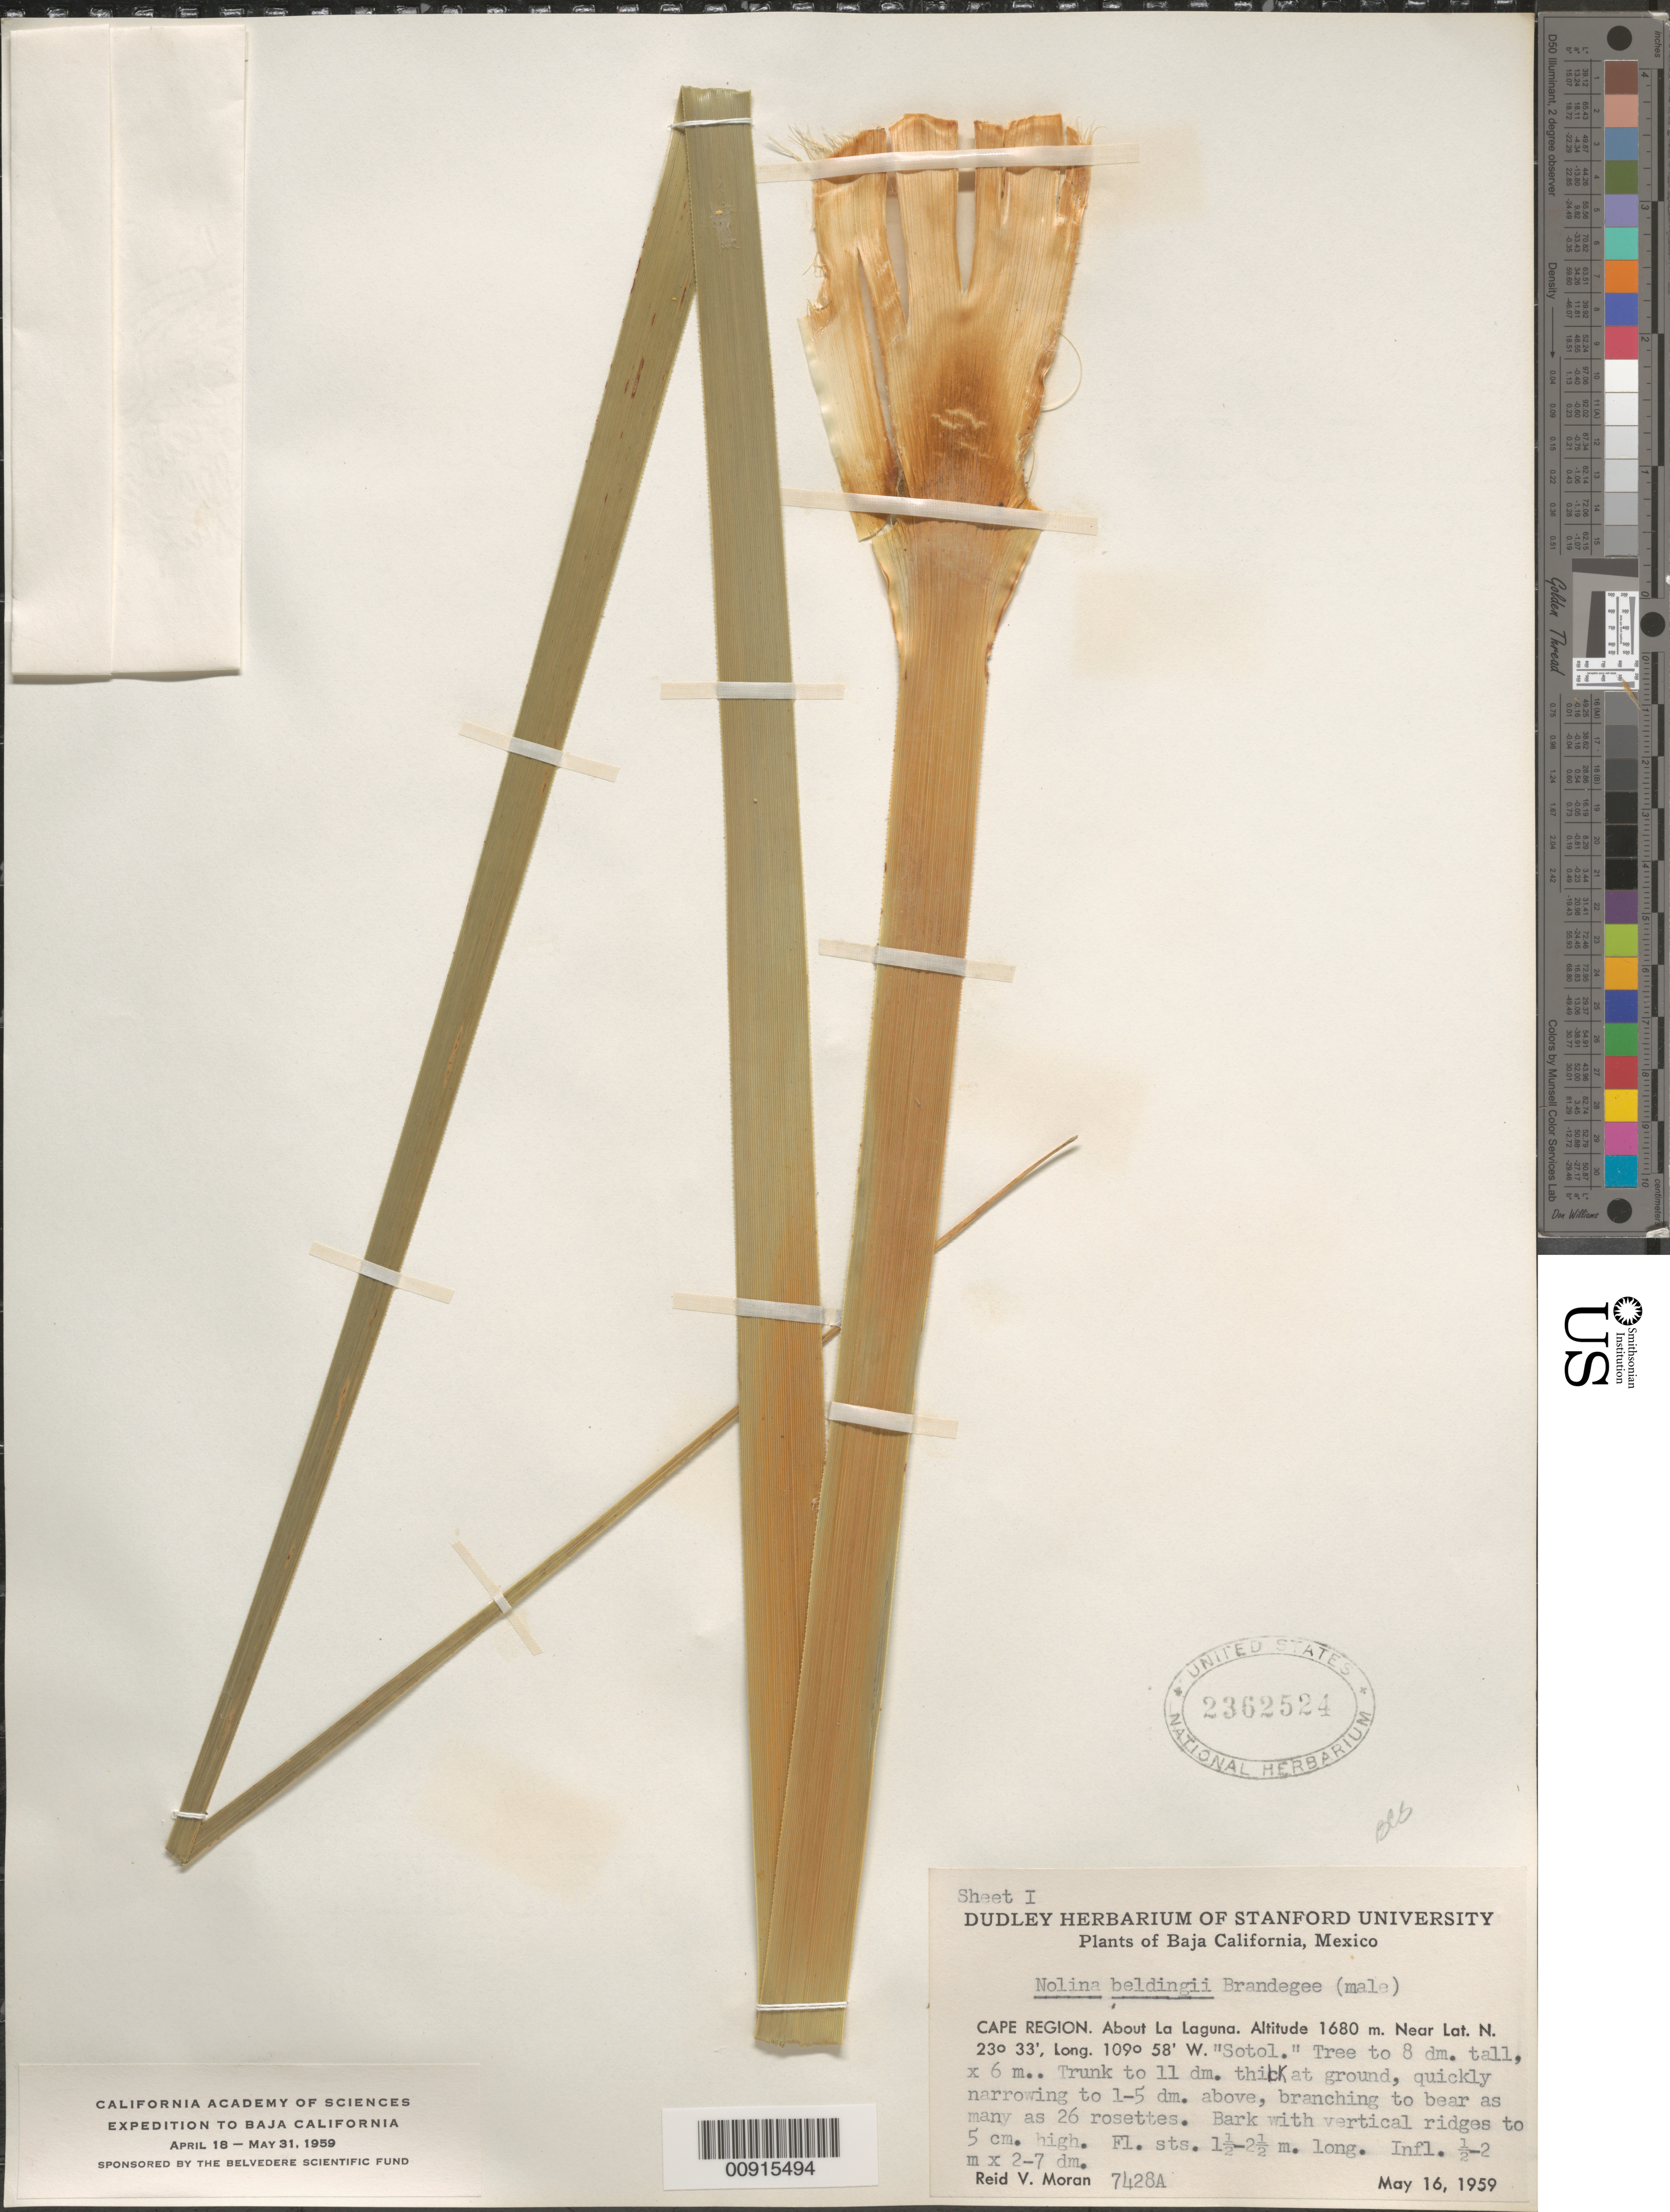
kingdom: Plantae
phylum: Tracheophyta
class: Liliopsida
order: Asparagales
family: Asparagaceae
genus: Nolina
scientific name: Nolina beldingii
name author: Brandegee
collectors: R. V. Moran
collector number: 7428 A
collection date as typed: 16 May 1959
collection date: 1959-05-16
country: Mexico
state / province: Baja California Sur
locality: Cape Region: About La Laguna. Baja California.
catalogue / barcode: US 2362524